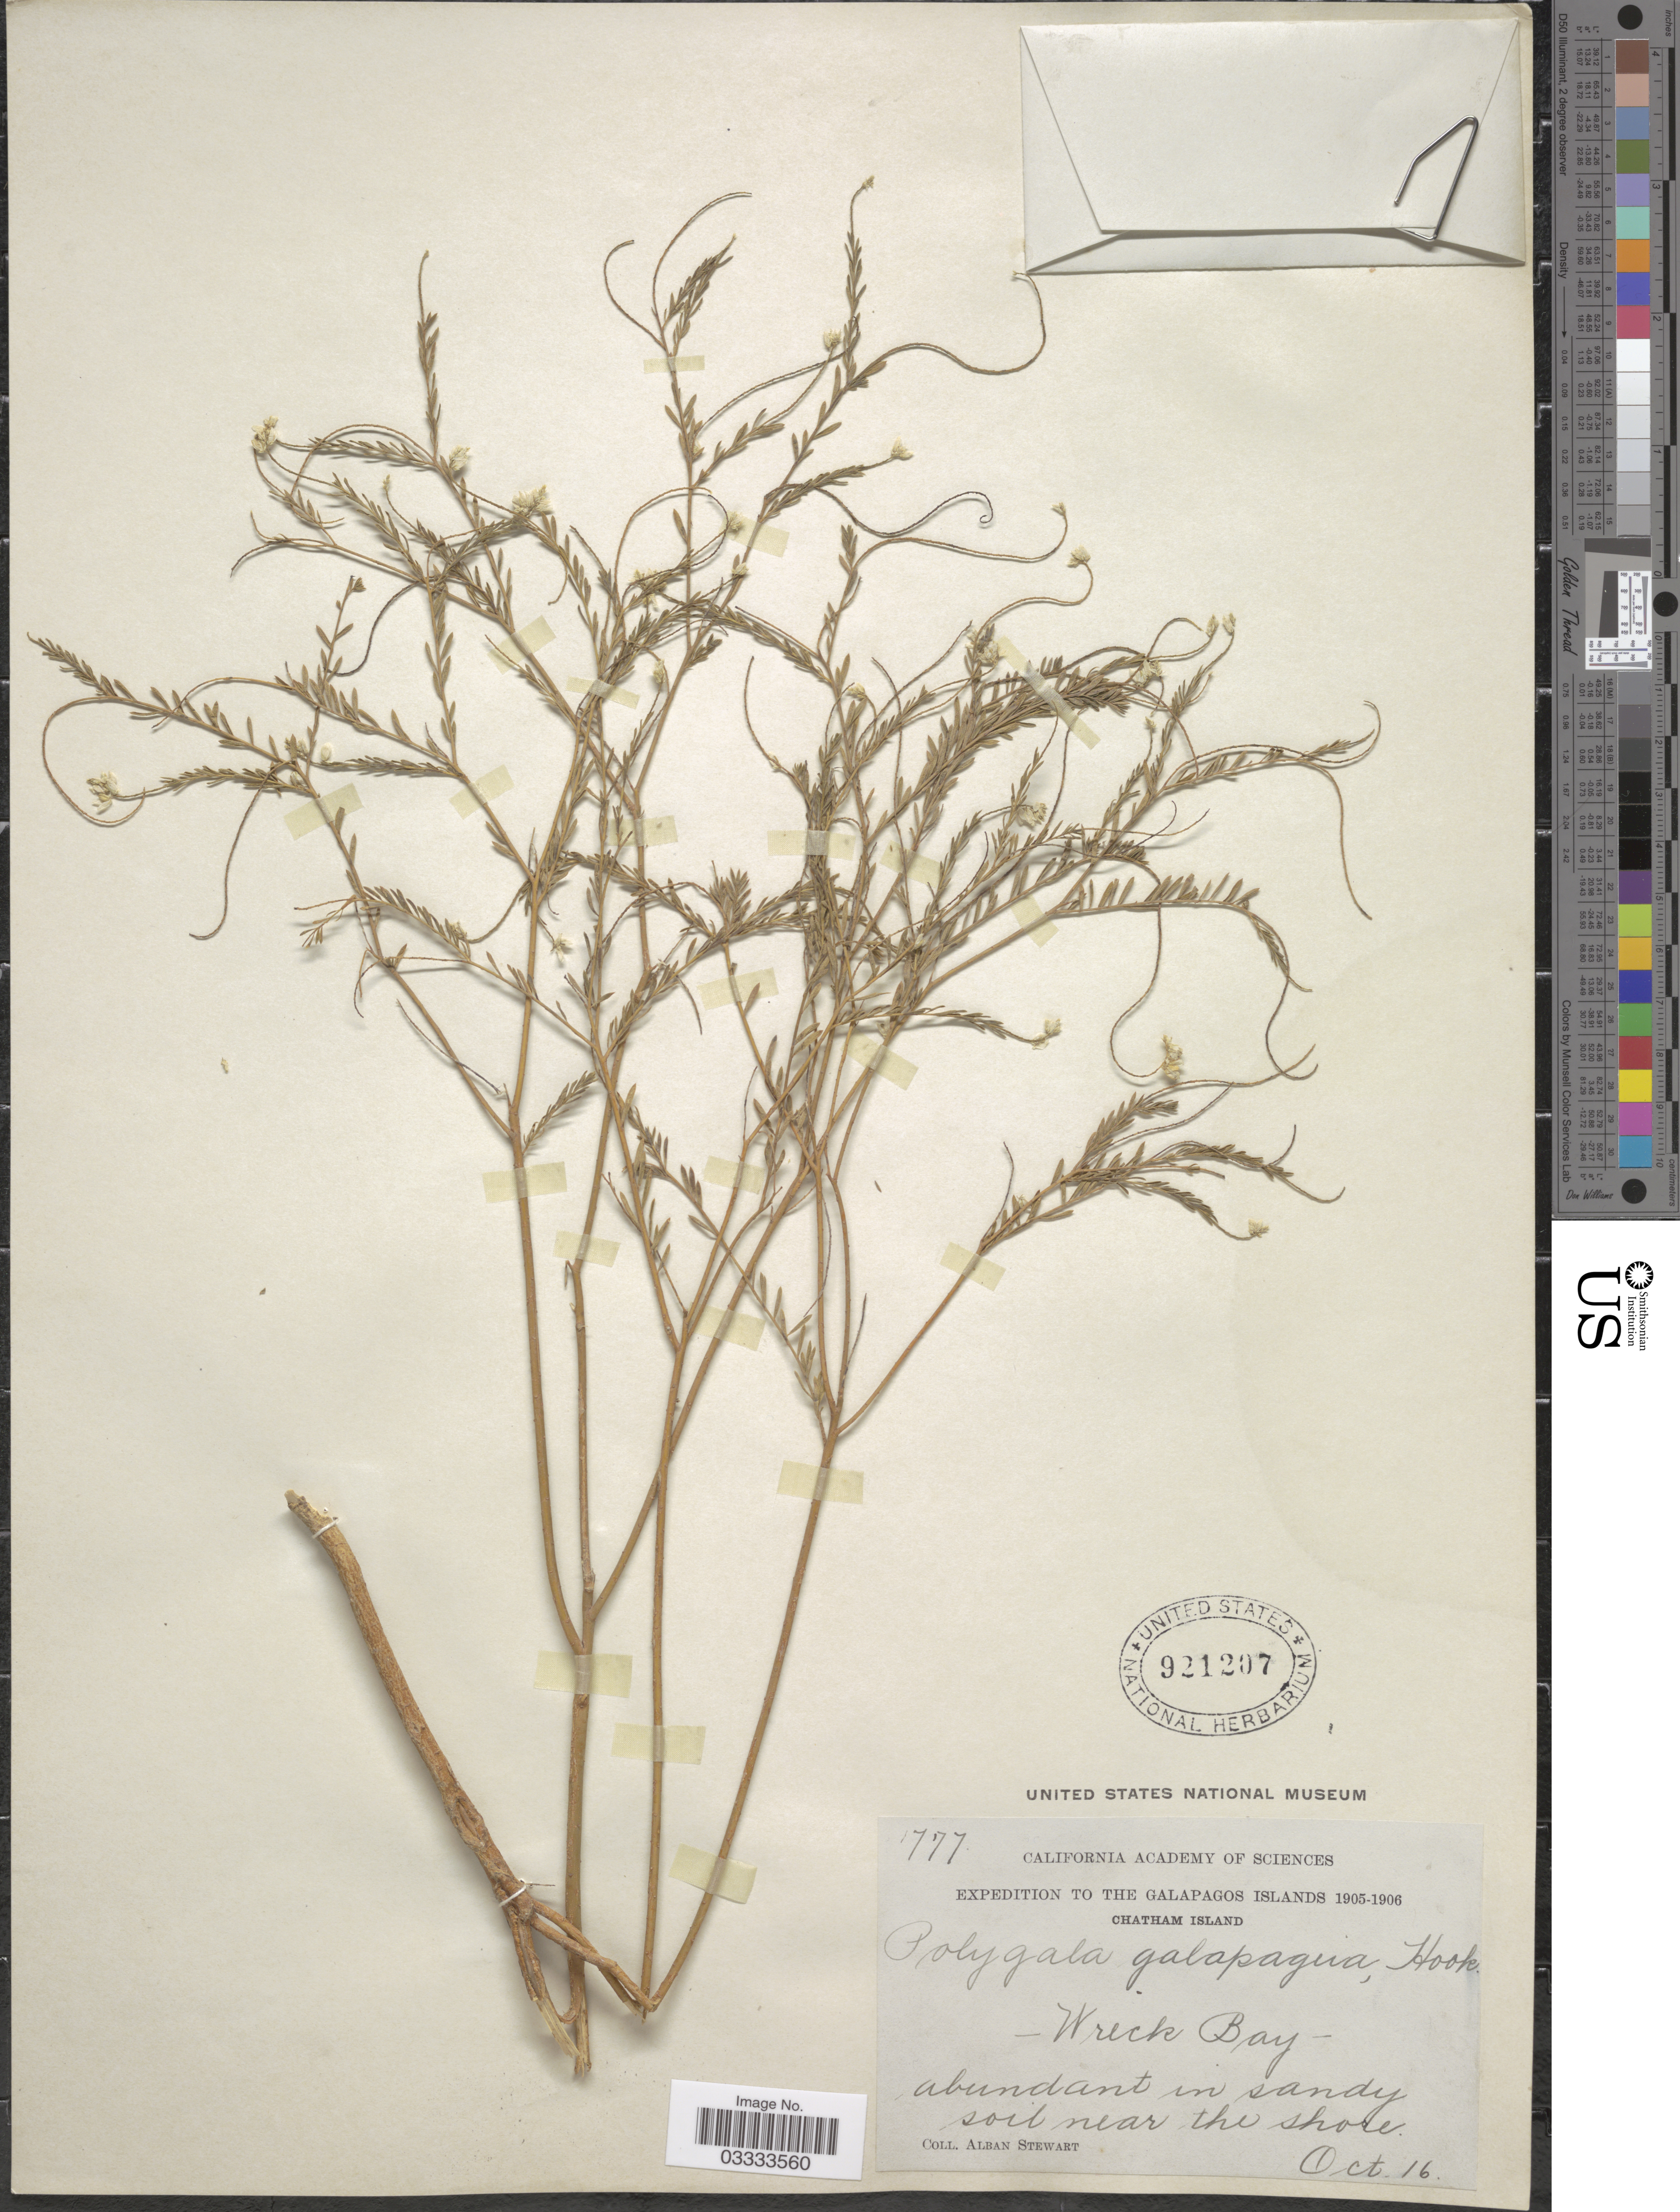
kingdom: Plantae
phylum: Tracheophyta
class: Magnoliopsida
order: Fabales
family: Polygalaceae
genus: Polygala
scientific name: Polygala galapageia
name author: Hook. f.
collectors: A. Stewart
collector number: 1777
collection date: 1905-10-16/1906-10-16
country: Ecuador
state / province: Colón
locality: The Galapagos Islands. Chatham Island. Wreck Bay.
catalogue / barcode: US 921207